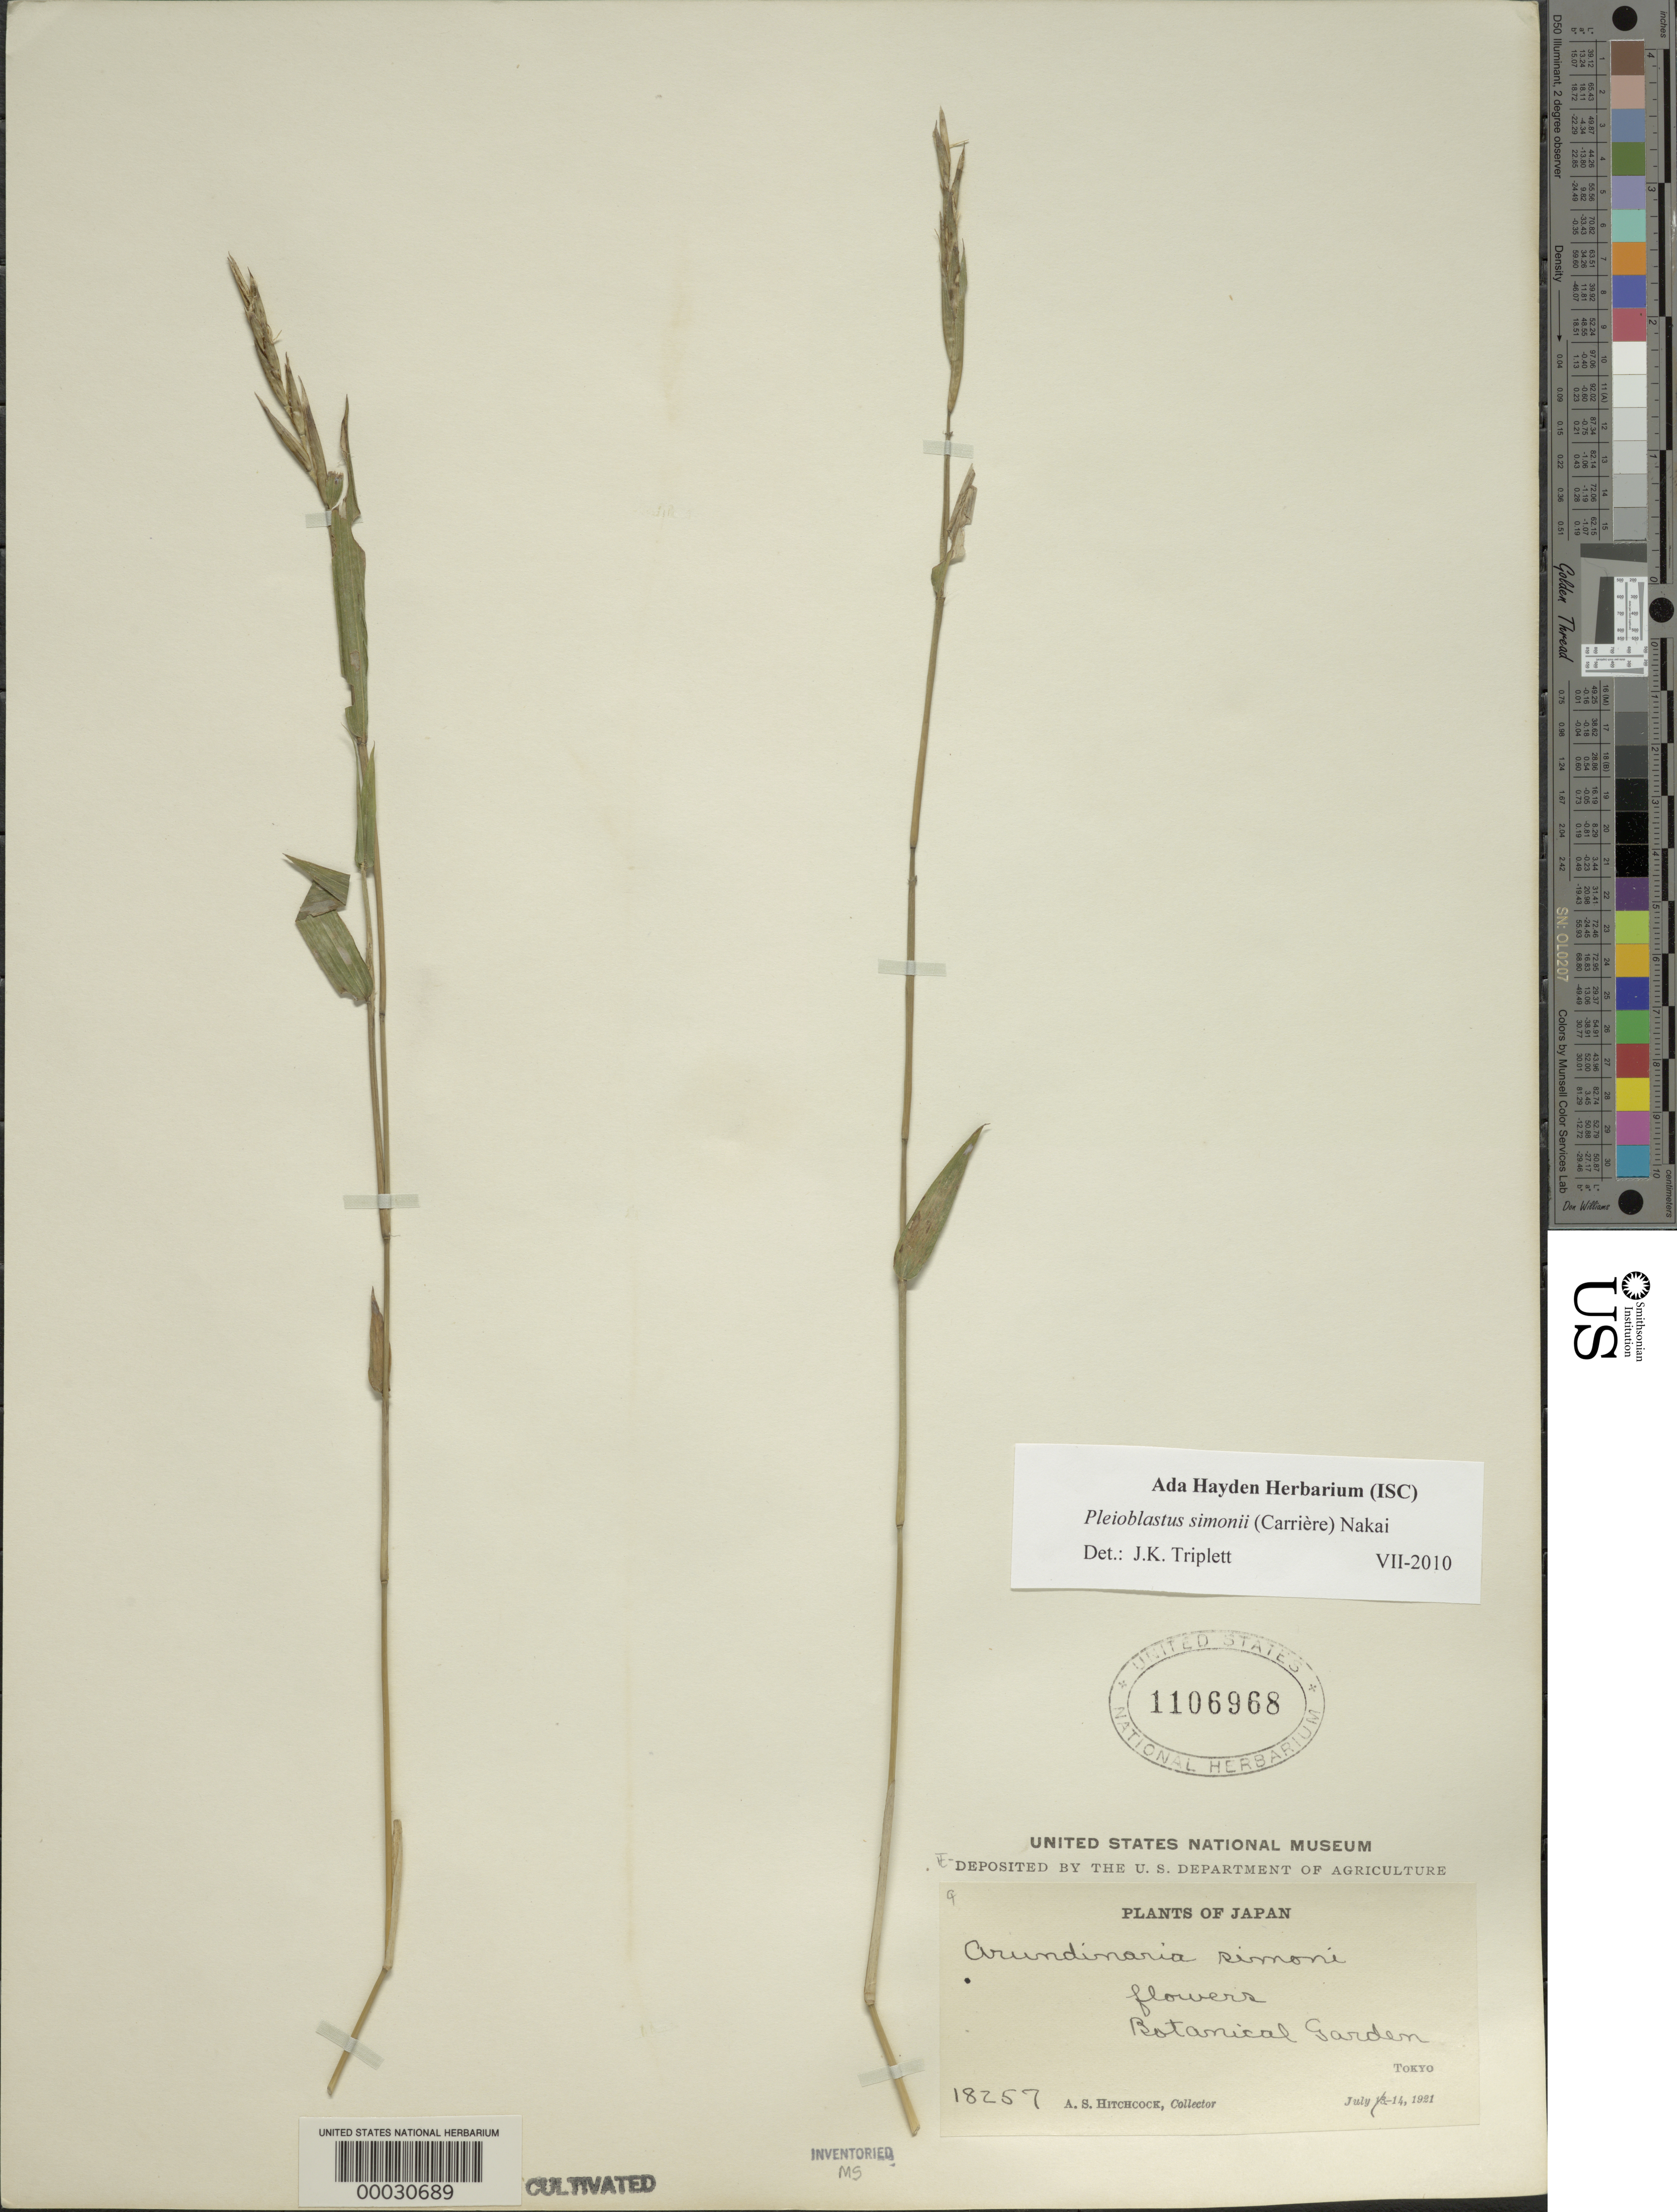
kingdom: Plantae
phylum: Tracheophyta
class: Liliopsida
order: Poales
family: Poaceae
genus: Pleioblastus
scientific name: Pleioblastus simonii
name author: (Carrière) Nakai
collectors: A. S. Hitchcock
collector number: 18257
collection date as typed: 14 Jul 1921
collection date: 1921-07-14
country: Japan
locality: Boanical garden-tokyo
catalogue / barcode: US 1106968